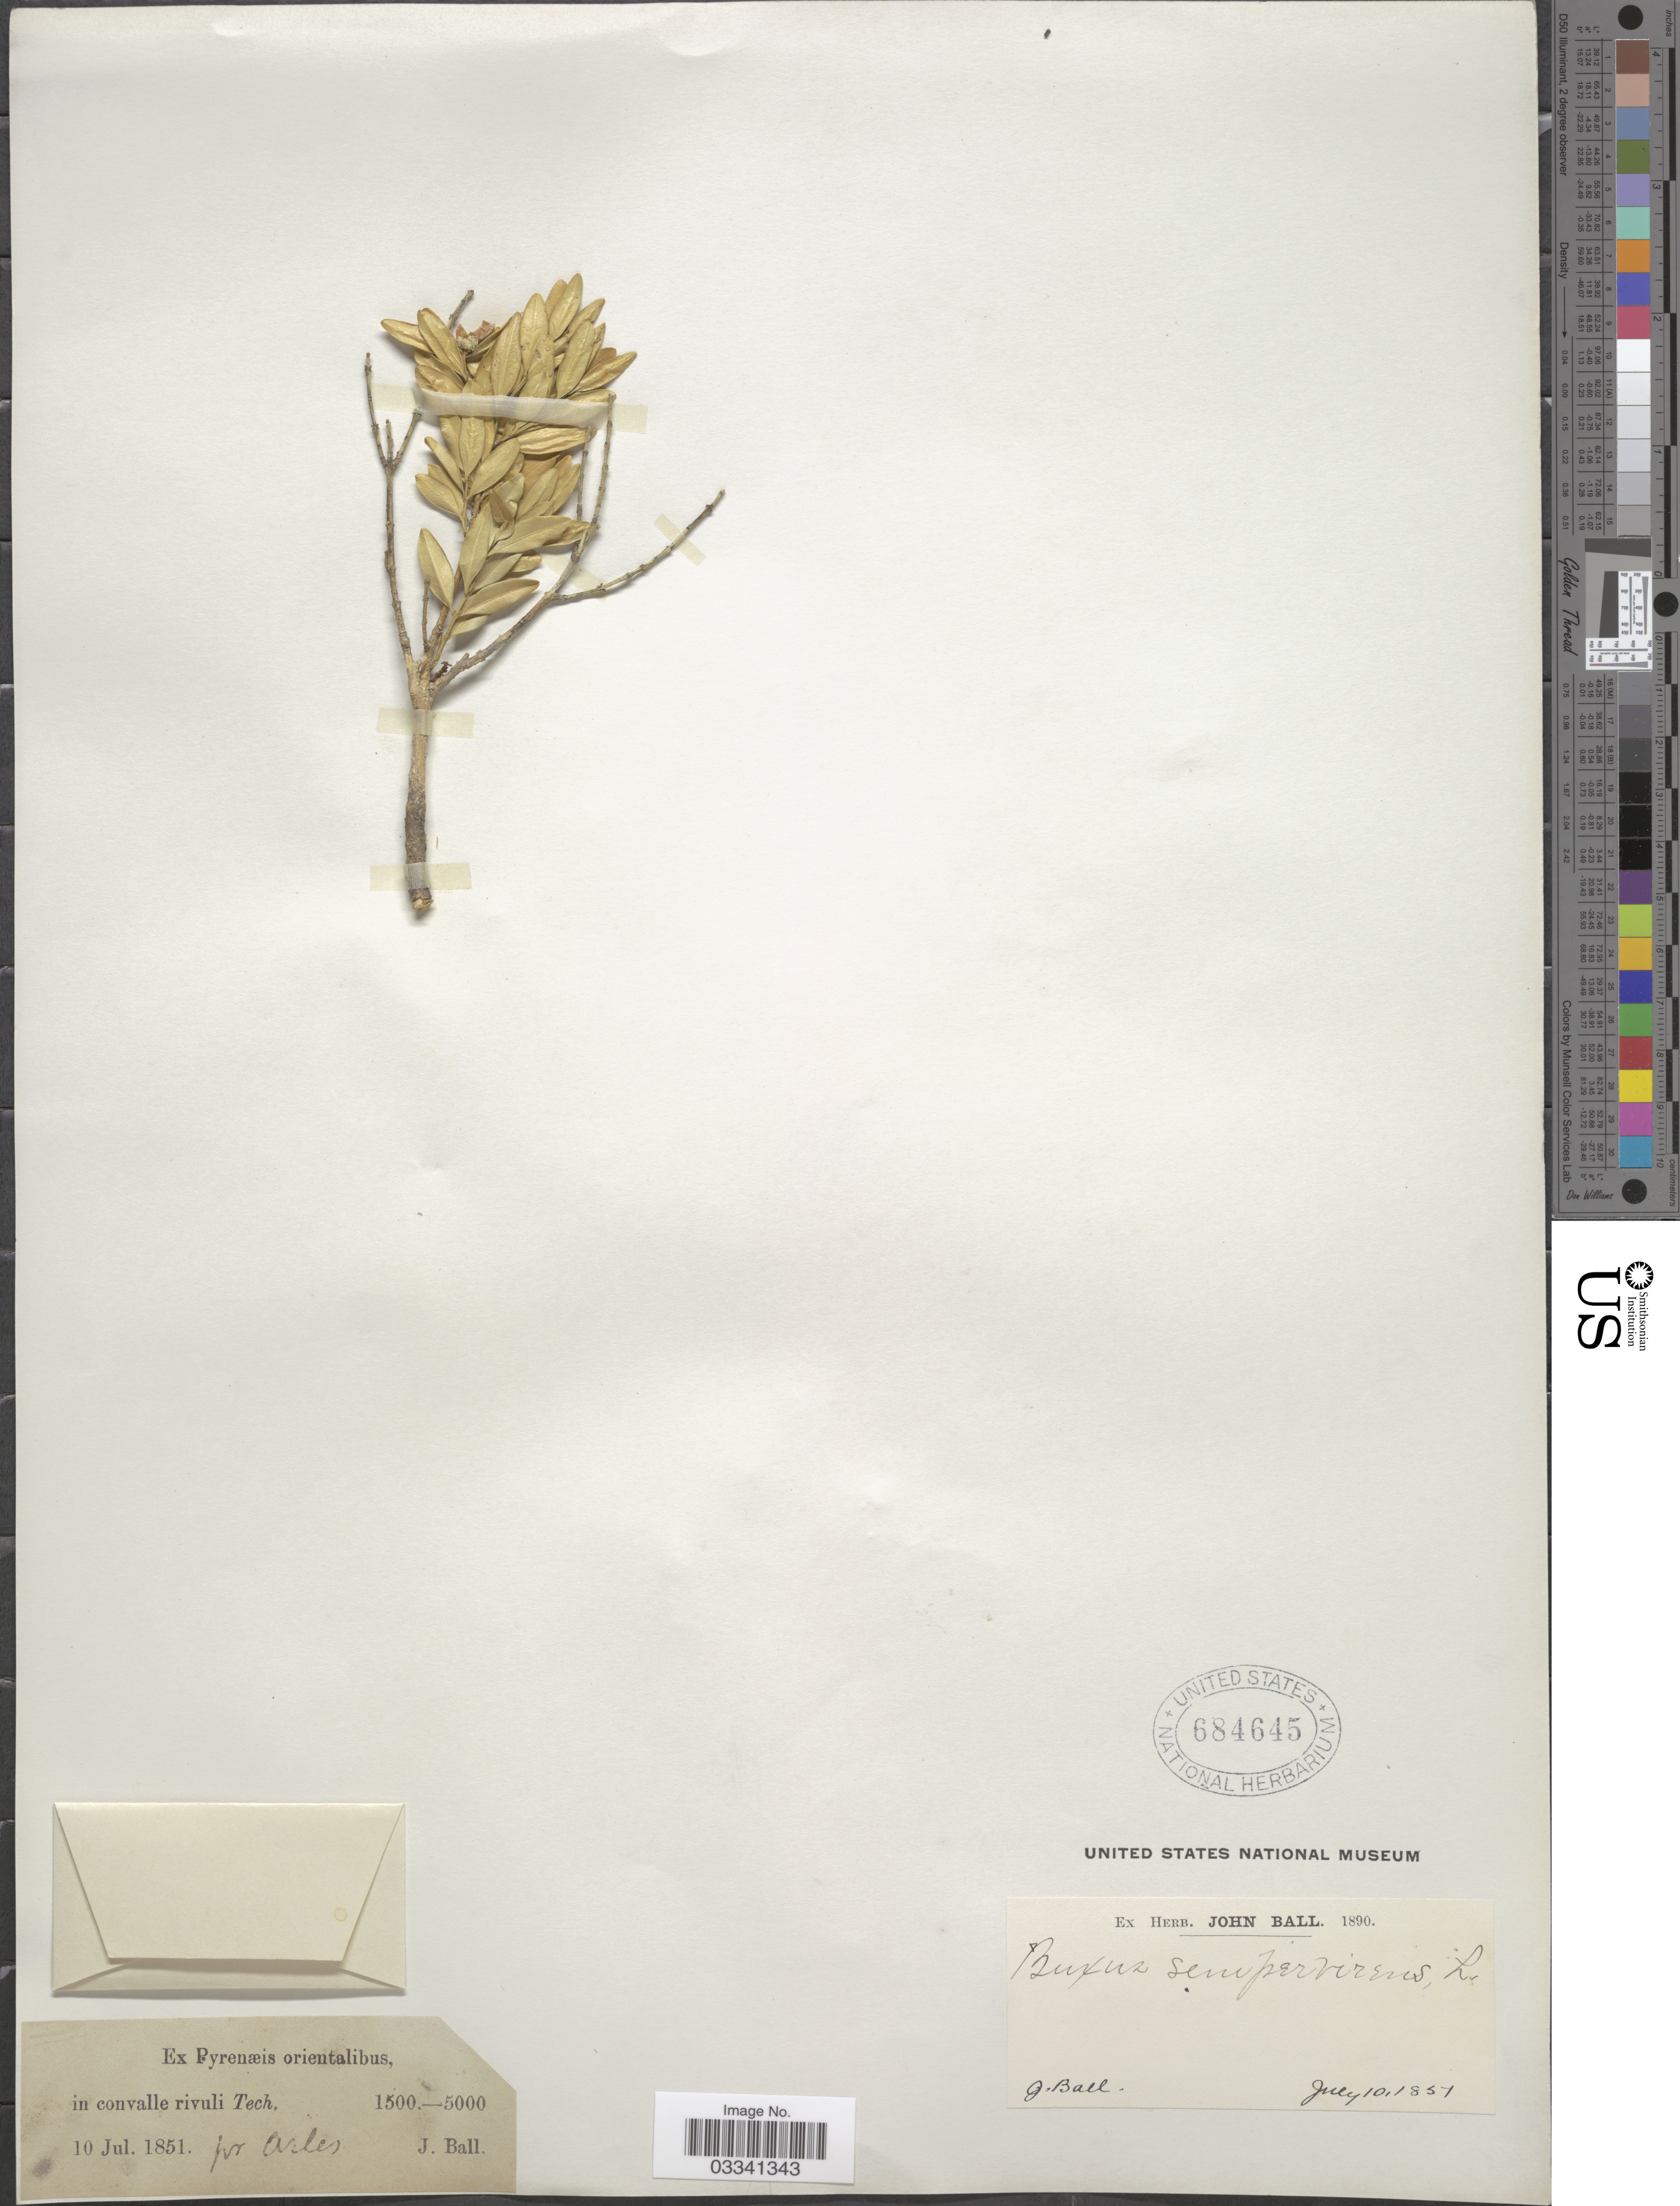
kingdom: Plantae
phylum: Tracheophyta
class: Magnoliopsida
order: Buxales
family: Buxaceae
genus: Buxus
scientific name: Buxus sempervirens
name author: L.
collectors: J. Ball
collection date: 1851-07-10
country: France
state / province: Occitanie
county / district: Pyrénées-Orientales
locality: Ex Pyrenæis orientalibus, in convalle rivuli Tech. pr Arles.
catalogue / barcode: US 684645